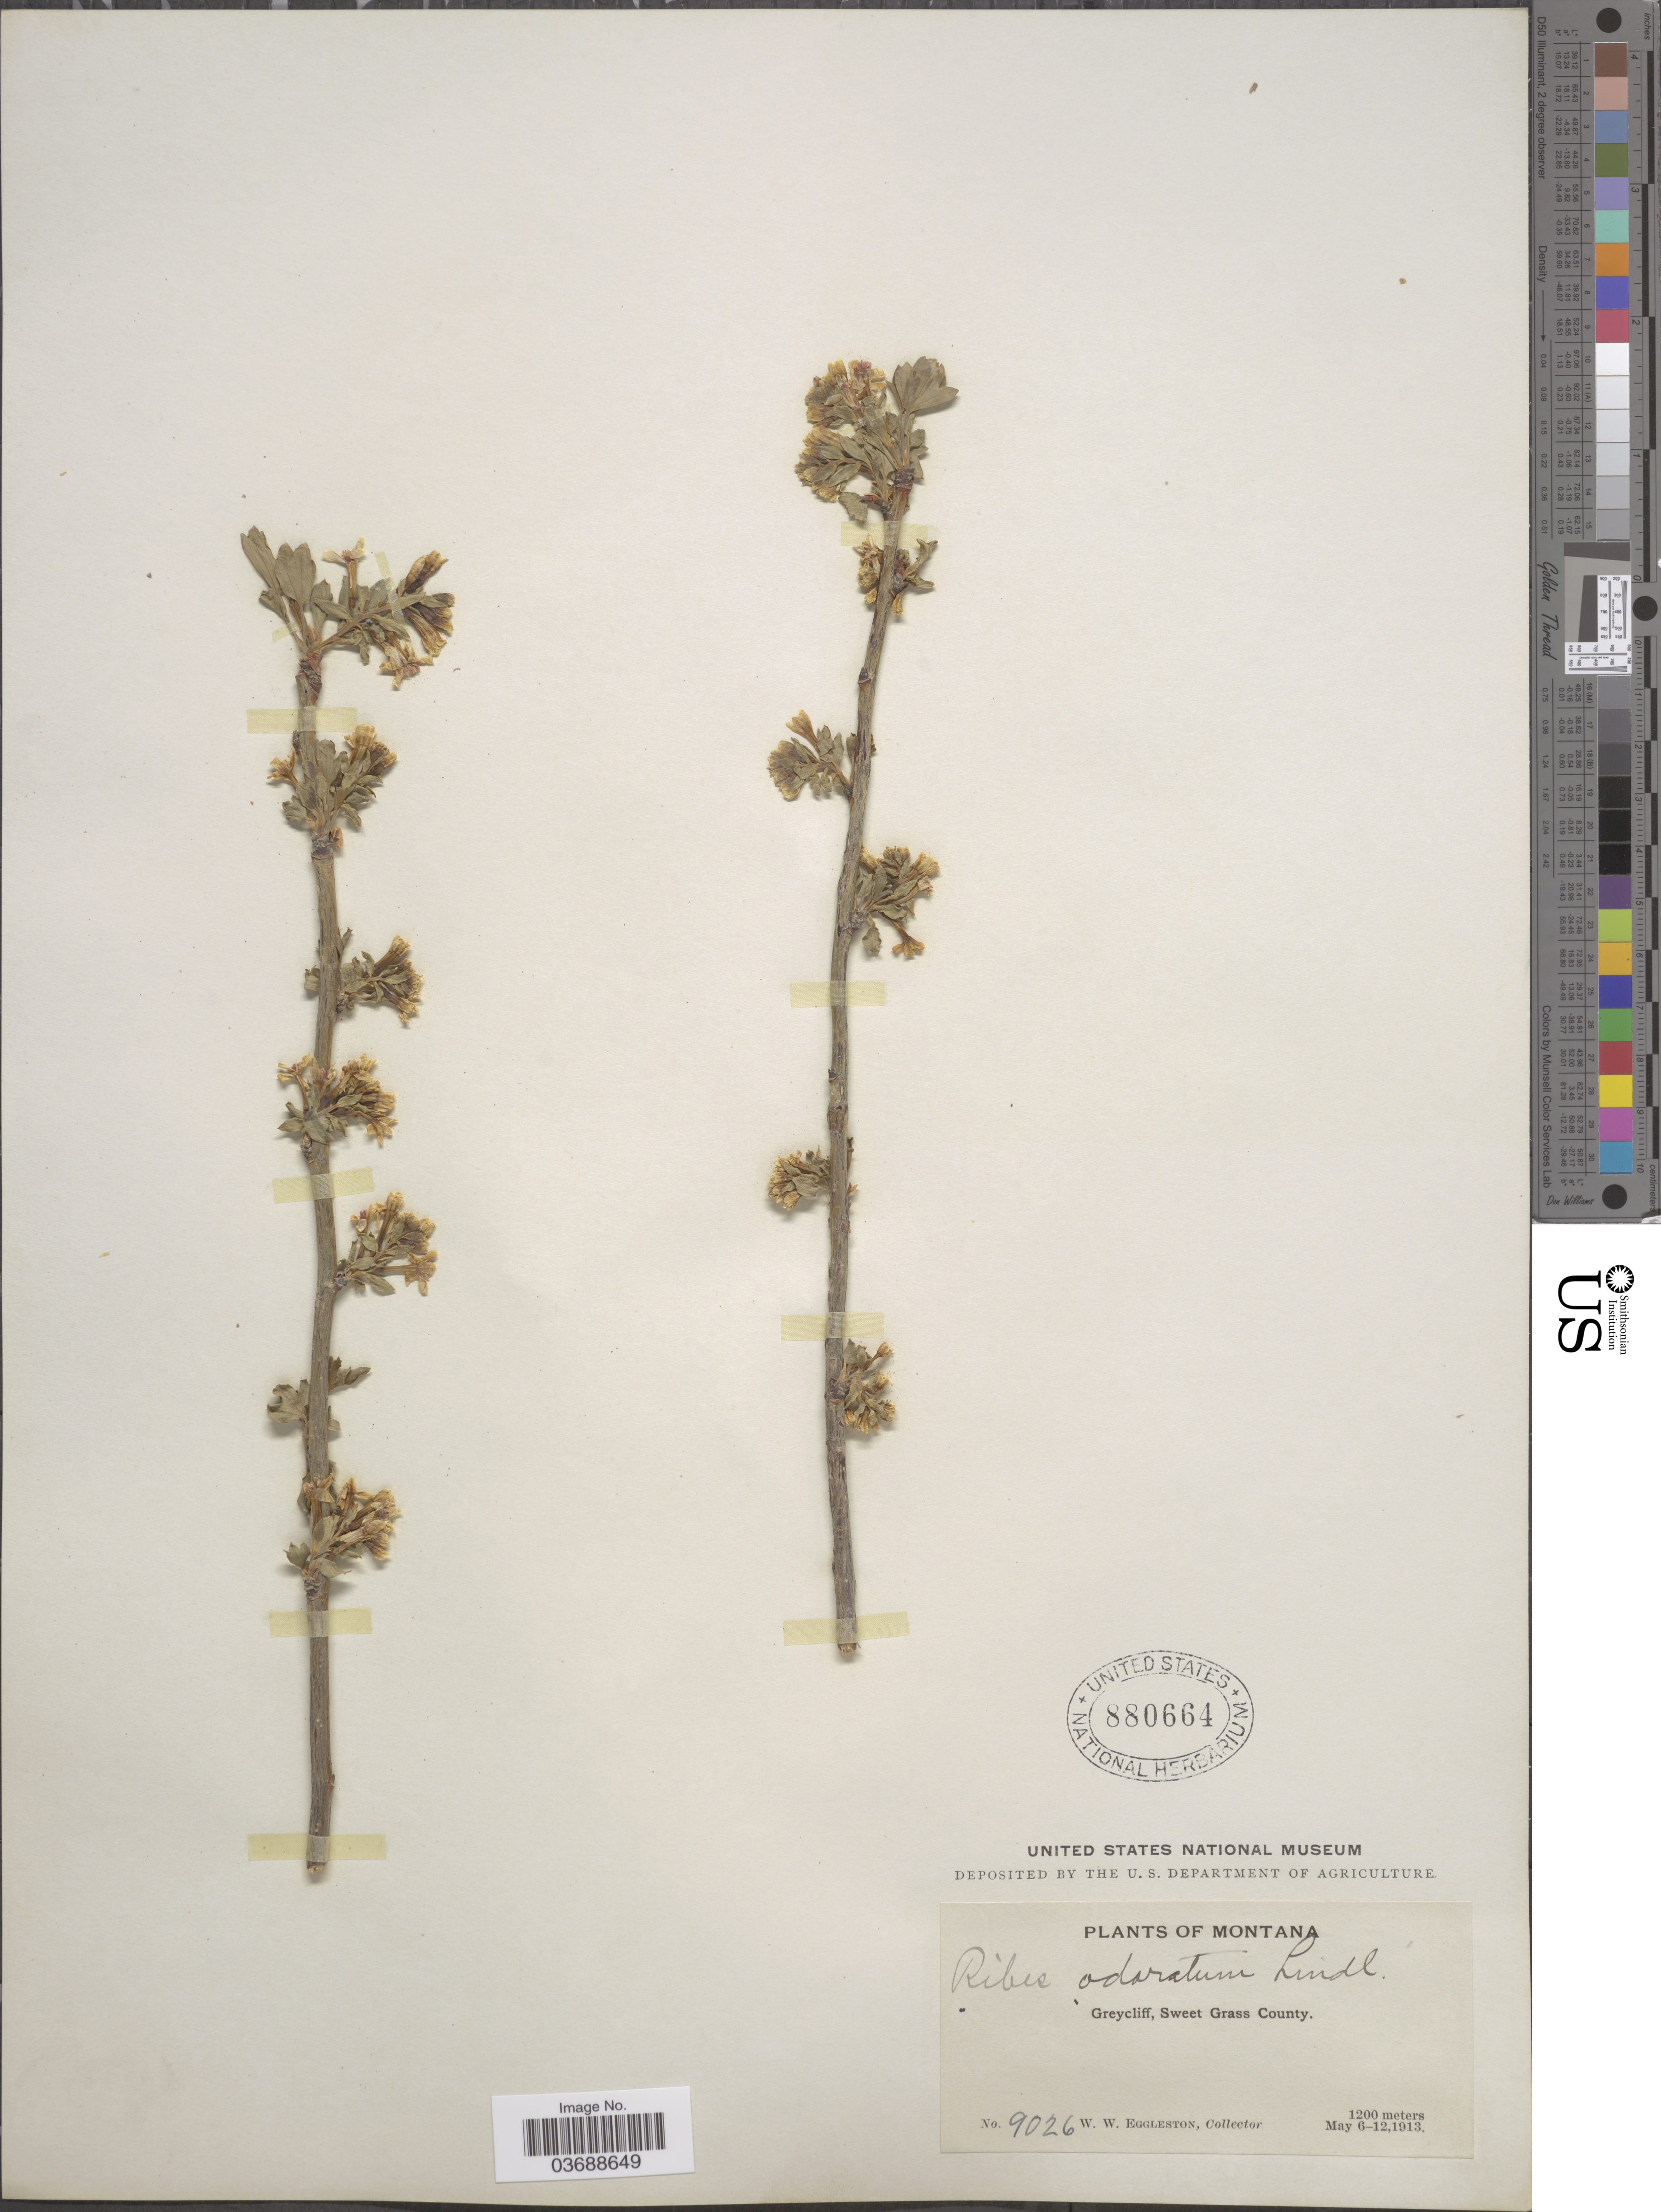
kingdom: Plantae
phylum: Tracheophyta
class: Magnoliopsida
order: Saxifragales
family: Grossulariaceae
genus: Ribes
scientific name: Ribes odoratum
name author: H.L. Wendl.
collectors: W. W. Eggleston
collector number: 9026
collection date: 1913-05-06/1913-05-12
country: United States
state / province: Montana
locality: Greycliff, Sweet Grass County.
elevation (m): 1200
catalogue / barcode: US 880664